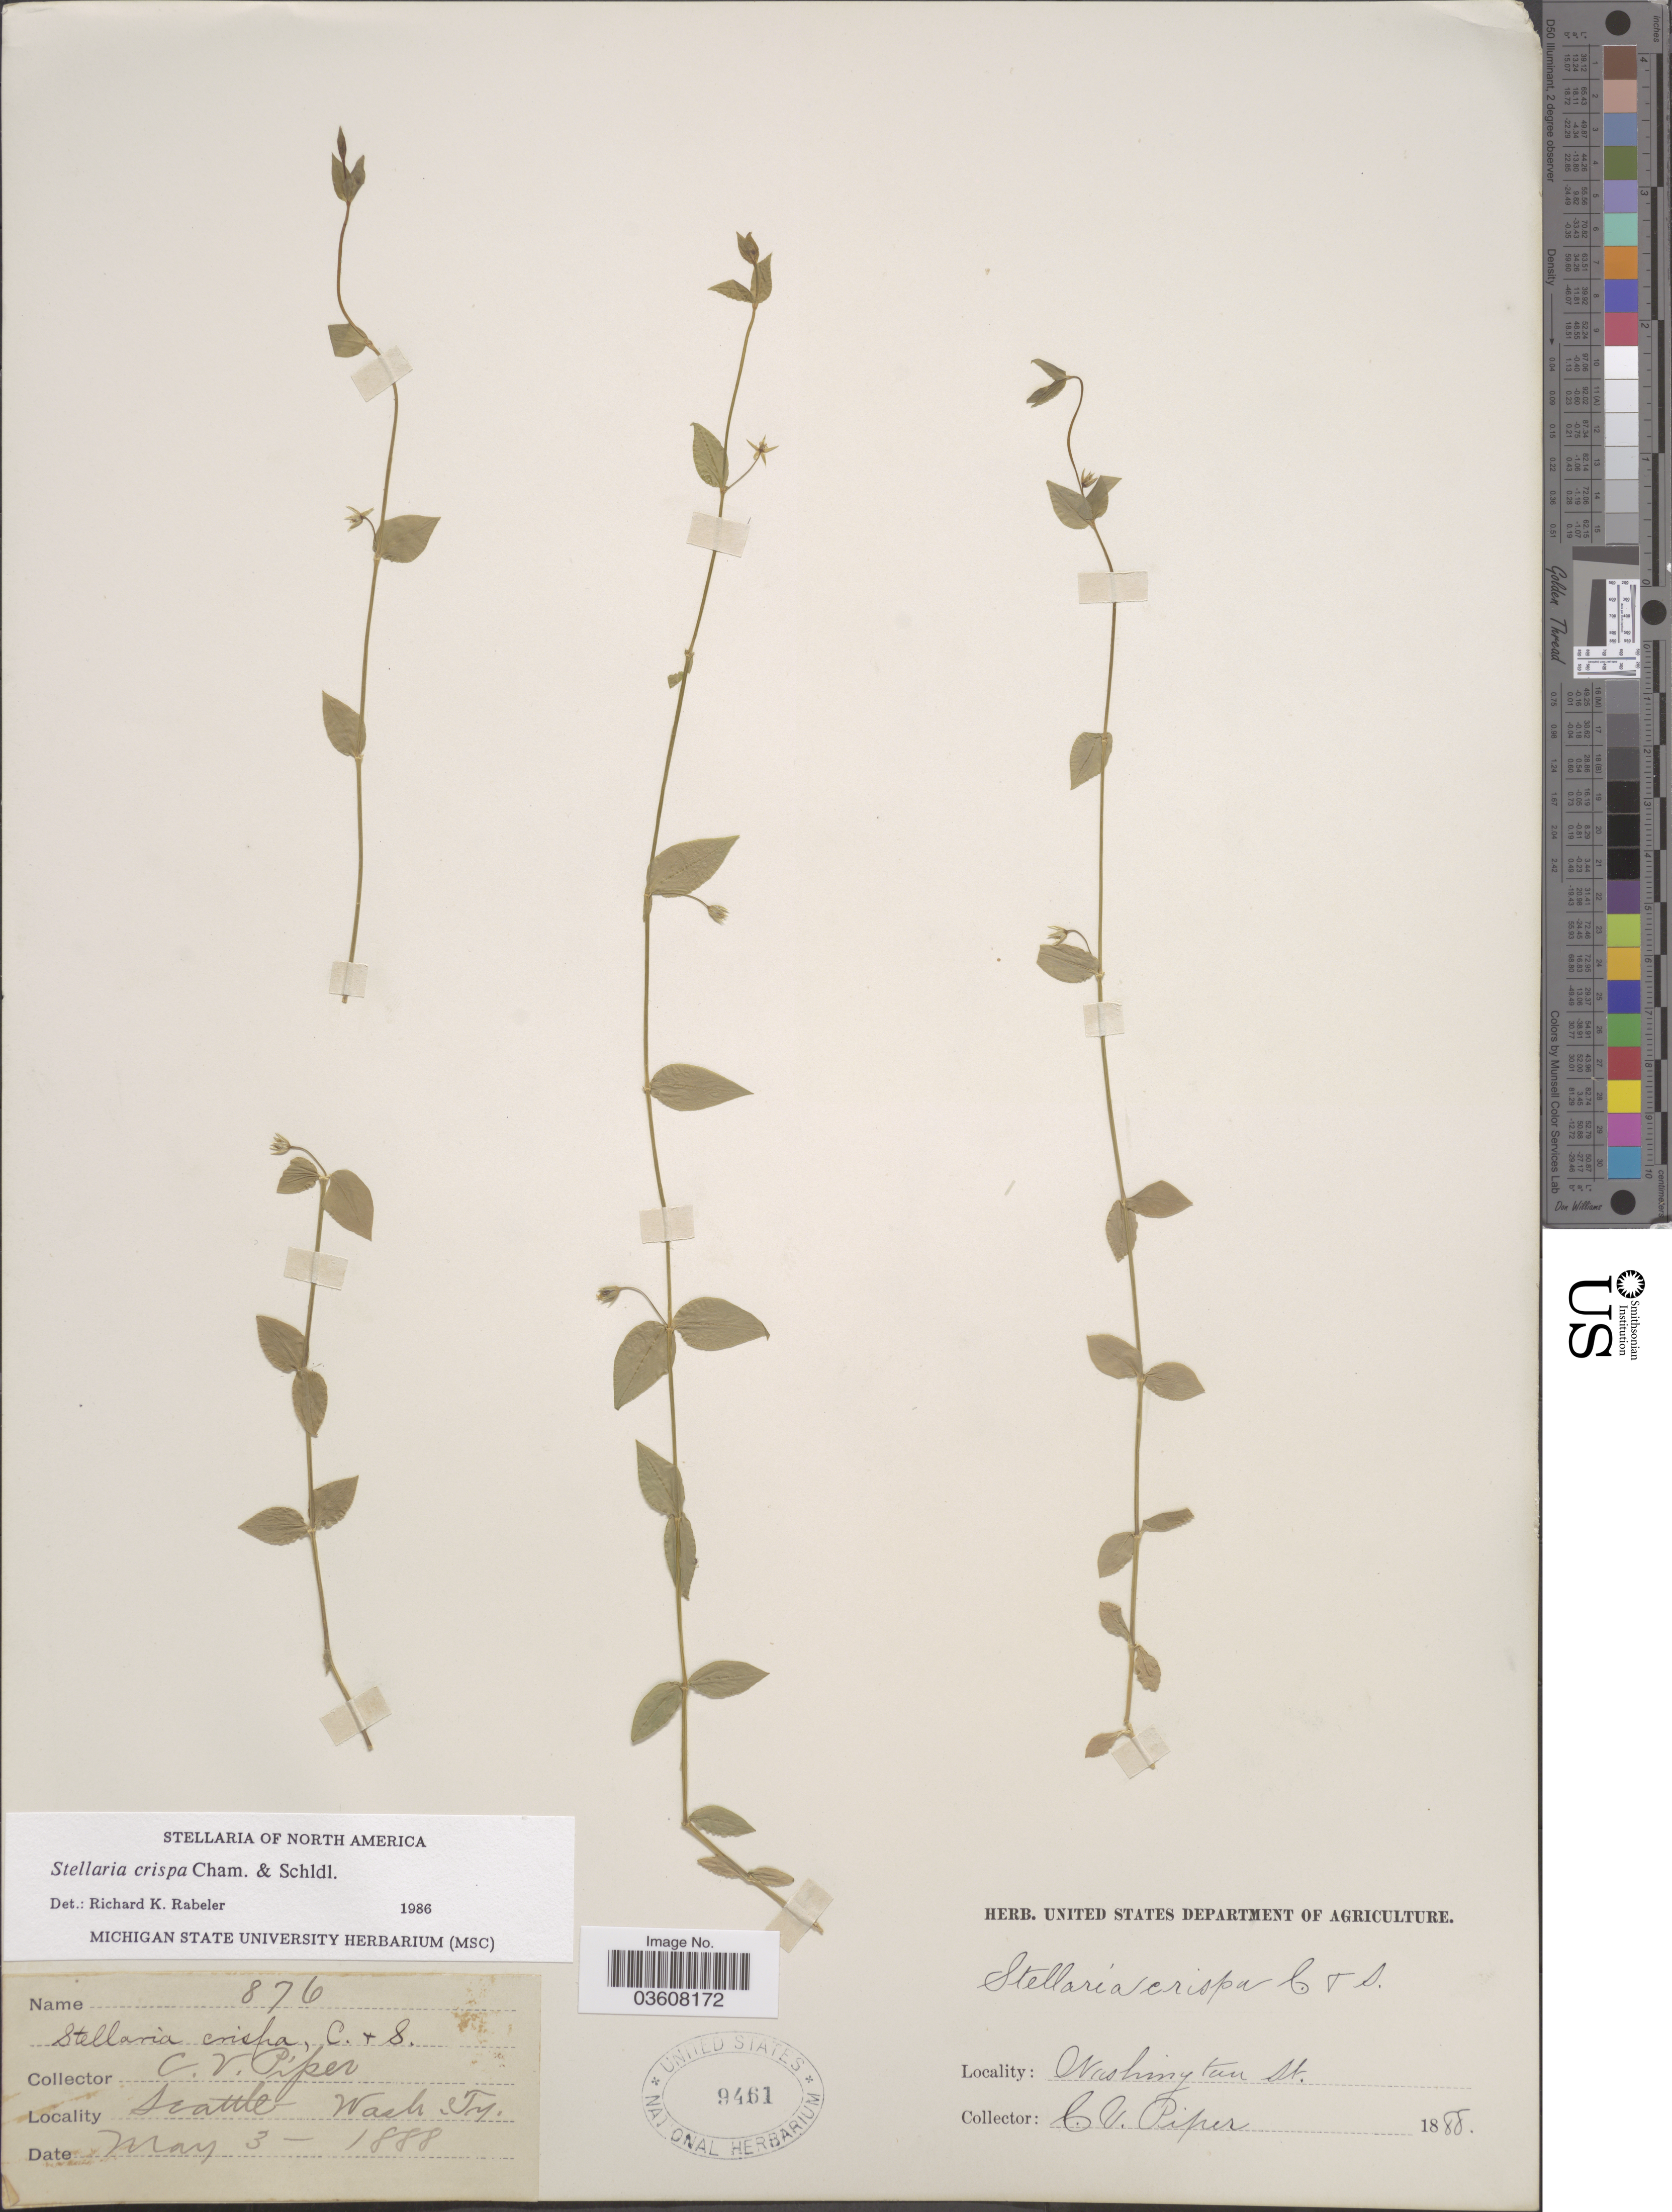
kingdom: Plantae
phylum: Tracheophyta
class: Magnoliopsida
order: Caryophyllales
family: Caryophyllaceae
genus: Stellaria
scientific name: Stellaria crispa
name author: Cham. & Schltdl.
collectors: C. V. Piper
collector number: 876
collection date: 1888-05-03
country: United States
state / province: Washington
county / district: King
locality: Seattle. Wash. Ty.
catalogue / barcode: US 9461